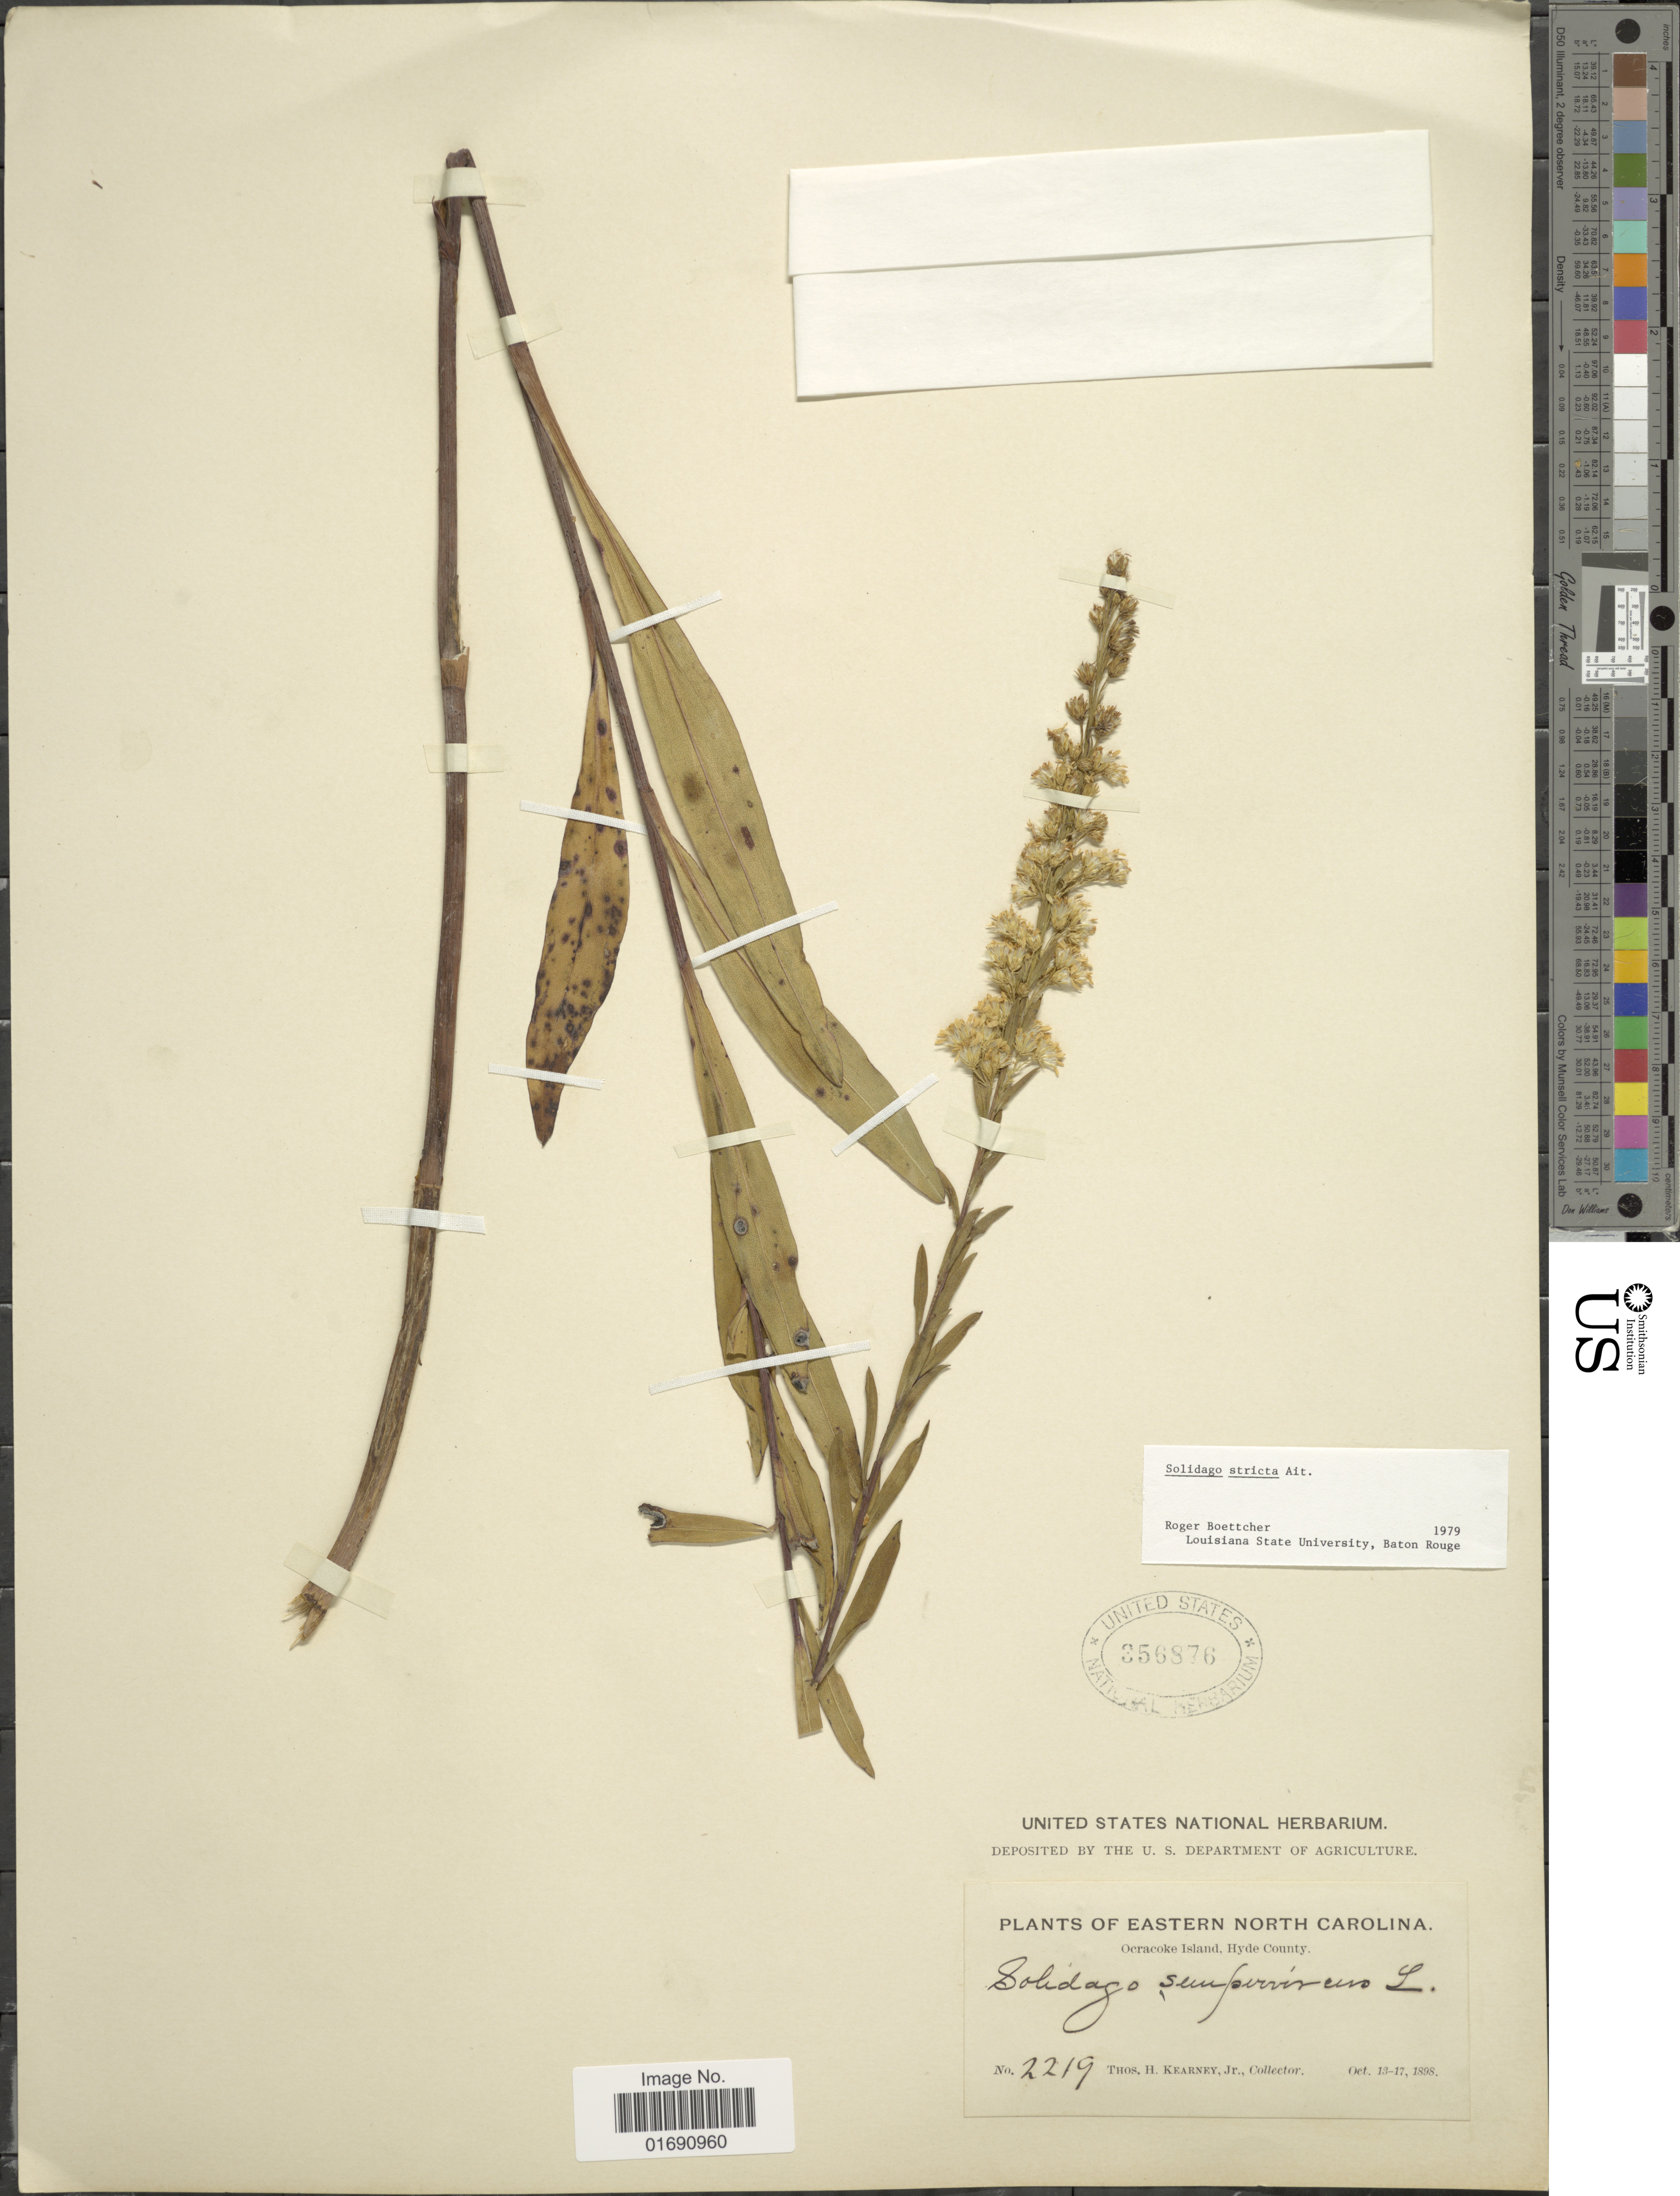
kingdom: Plantae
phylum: Tracheophyta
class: Magnoliopsida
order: Asterales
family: Asteraceae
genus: Solidago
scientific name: Solidago stricta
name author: Aiton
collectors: T. H. Kearney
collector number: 2219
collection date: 1898-10-13/1898-10-17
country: United States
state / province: North Carolina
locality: Eastern North Carolina, Ocracoke Island, Hyde County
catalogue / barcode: US 356876